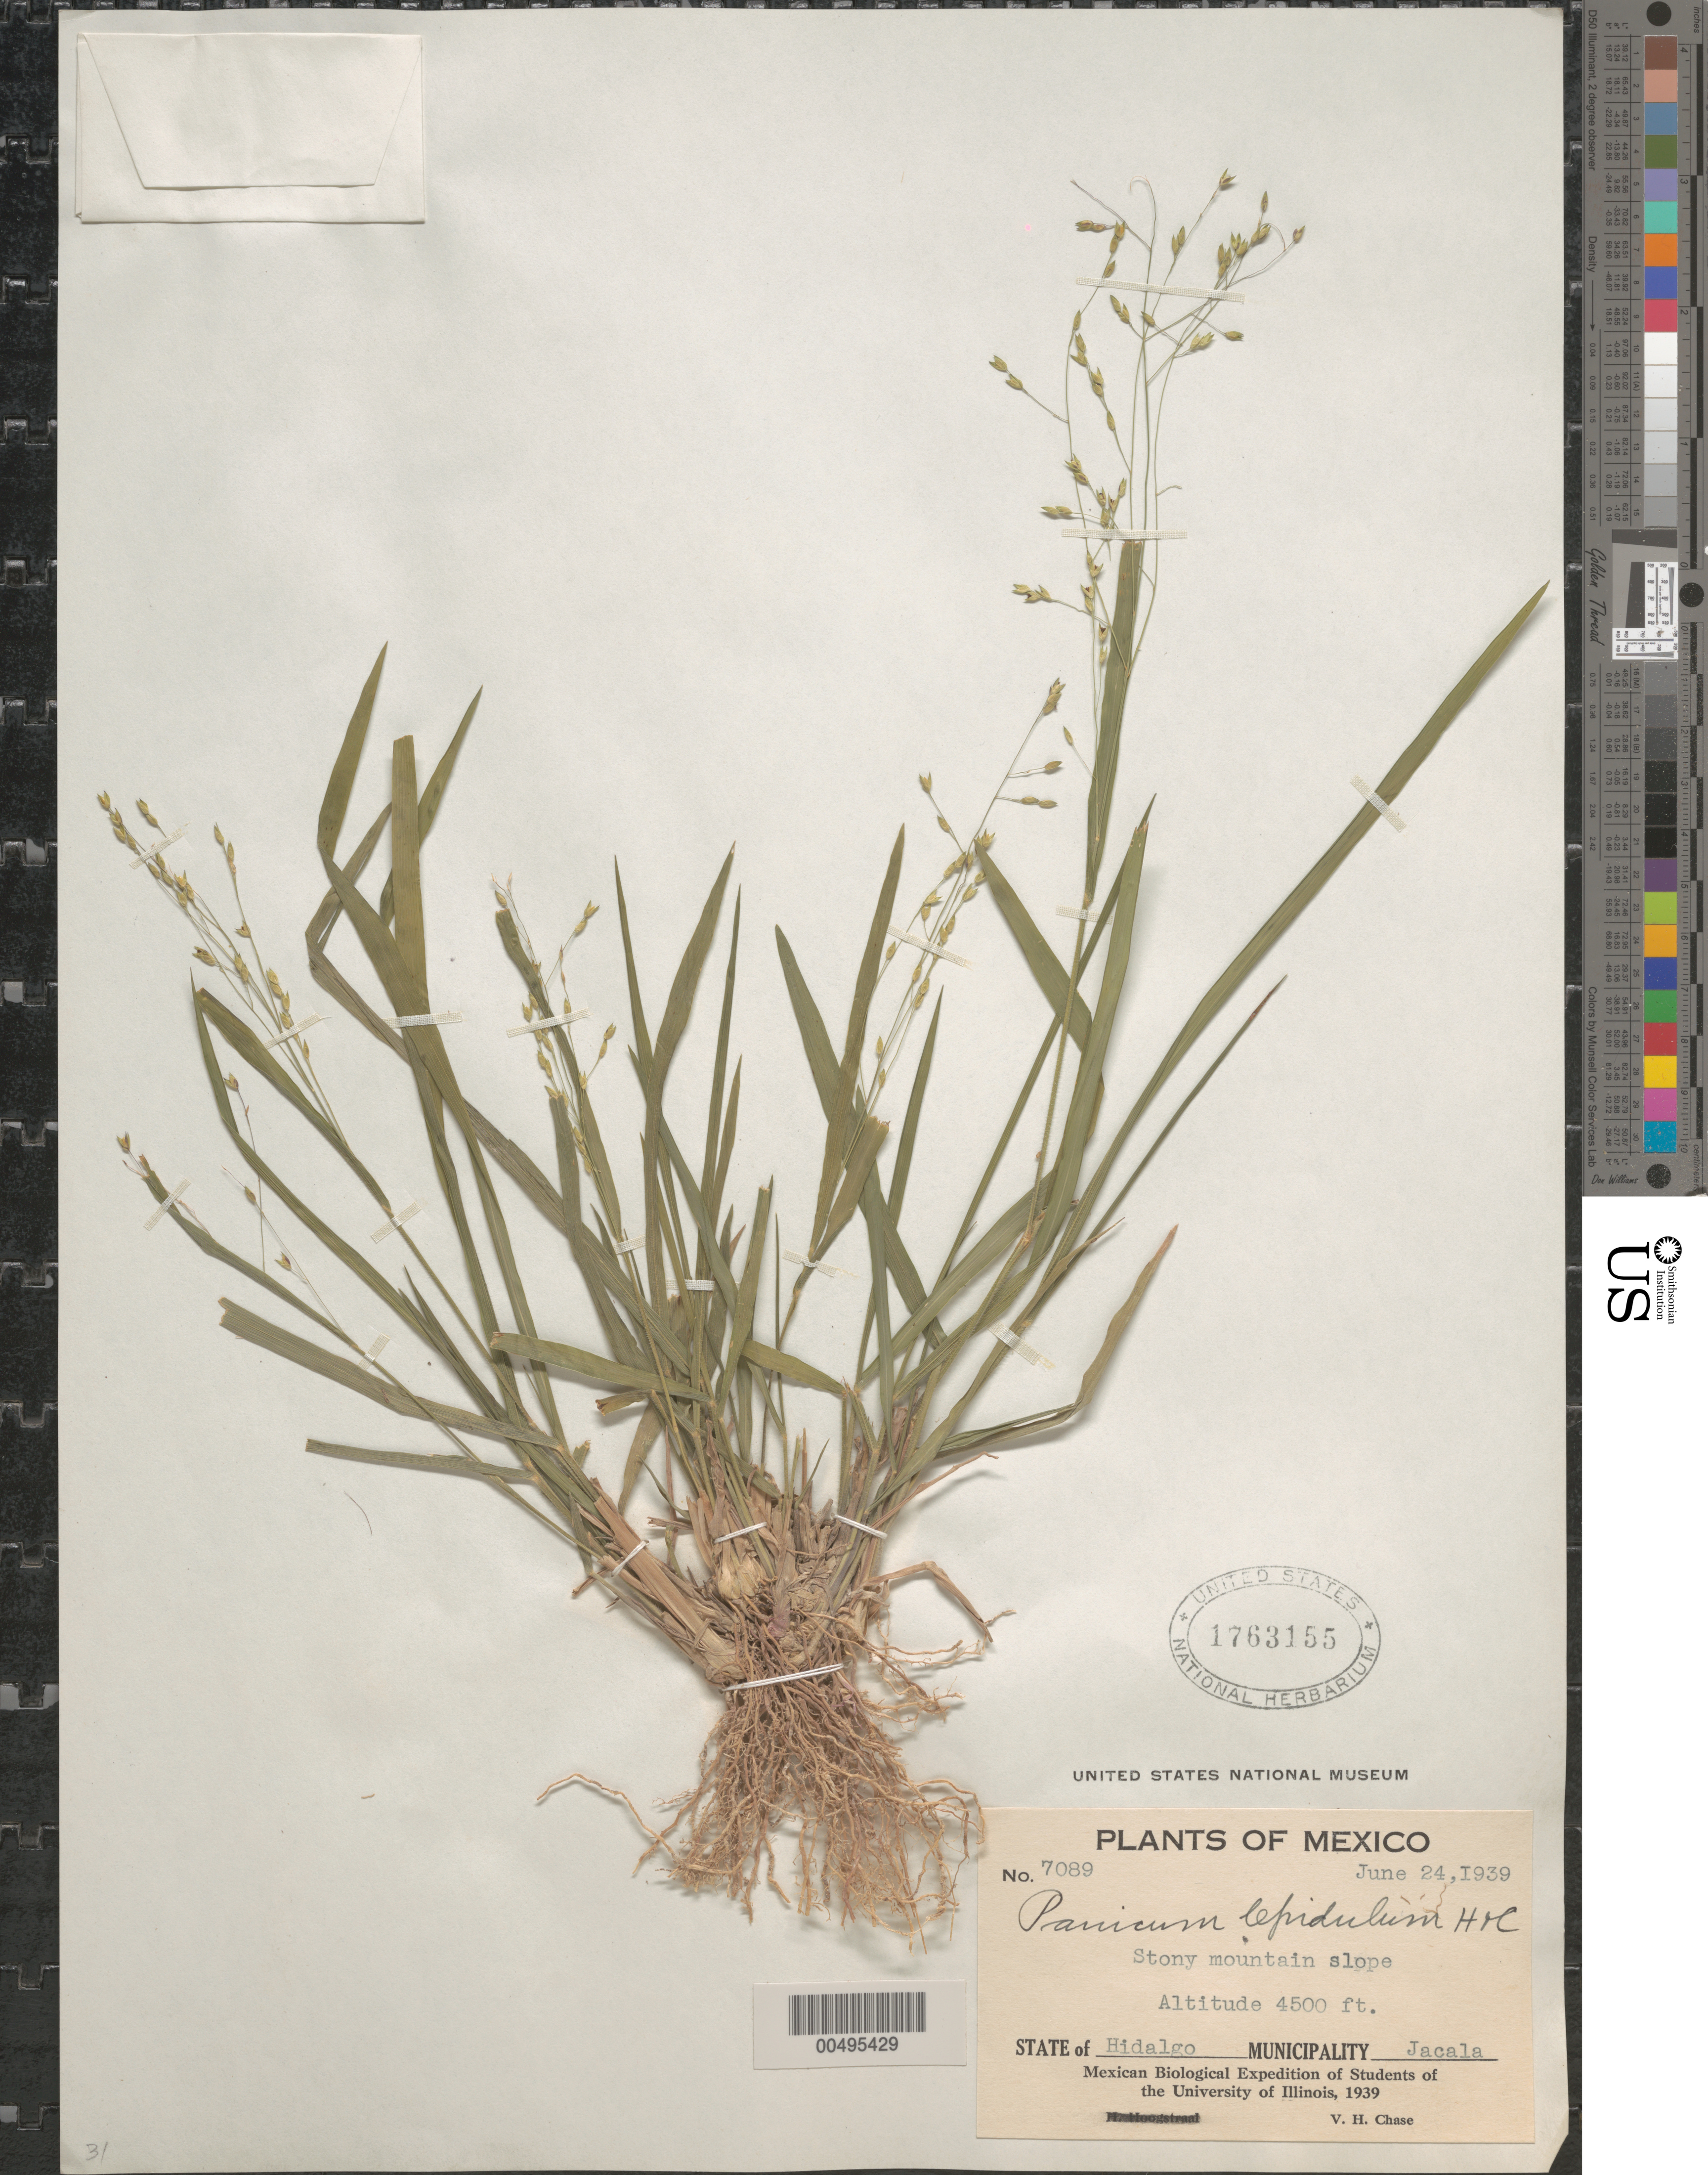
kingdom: Plantae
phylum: Tracheophyta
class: Liliopsida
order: Poales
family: Poaceae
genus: Panicum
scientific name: Panicum lepidulum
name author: Hitchc. & Chase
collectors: V. H. Chase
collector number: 7089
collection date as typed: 24 Jun 1939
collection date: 1939-06-24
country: Mexico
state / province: Hidalgo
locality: Mun: Jacala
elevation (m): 1372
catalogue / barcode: US 1763155